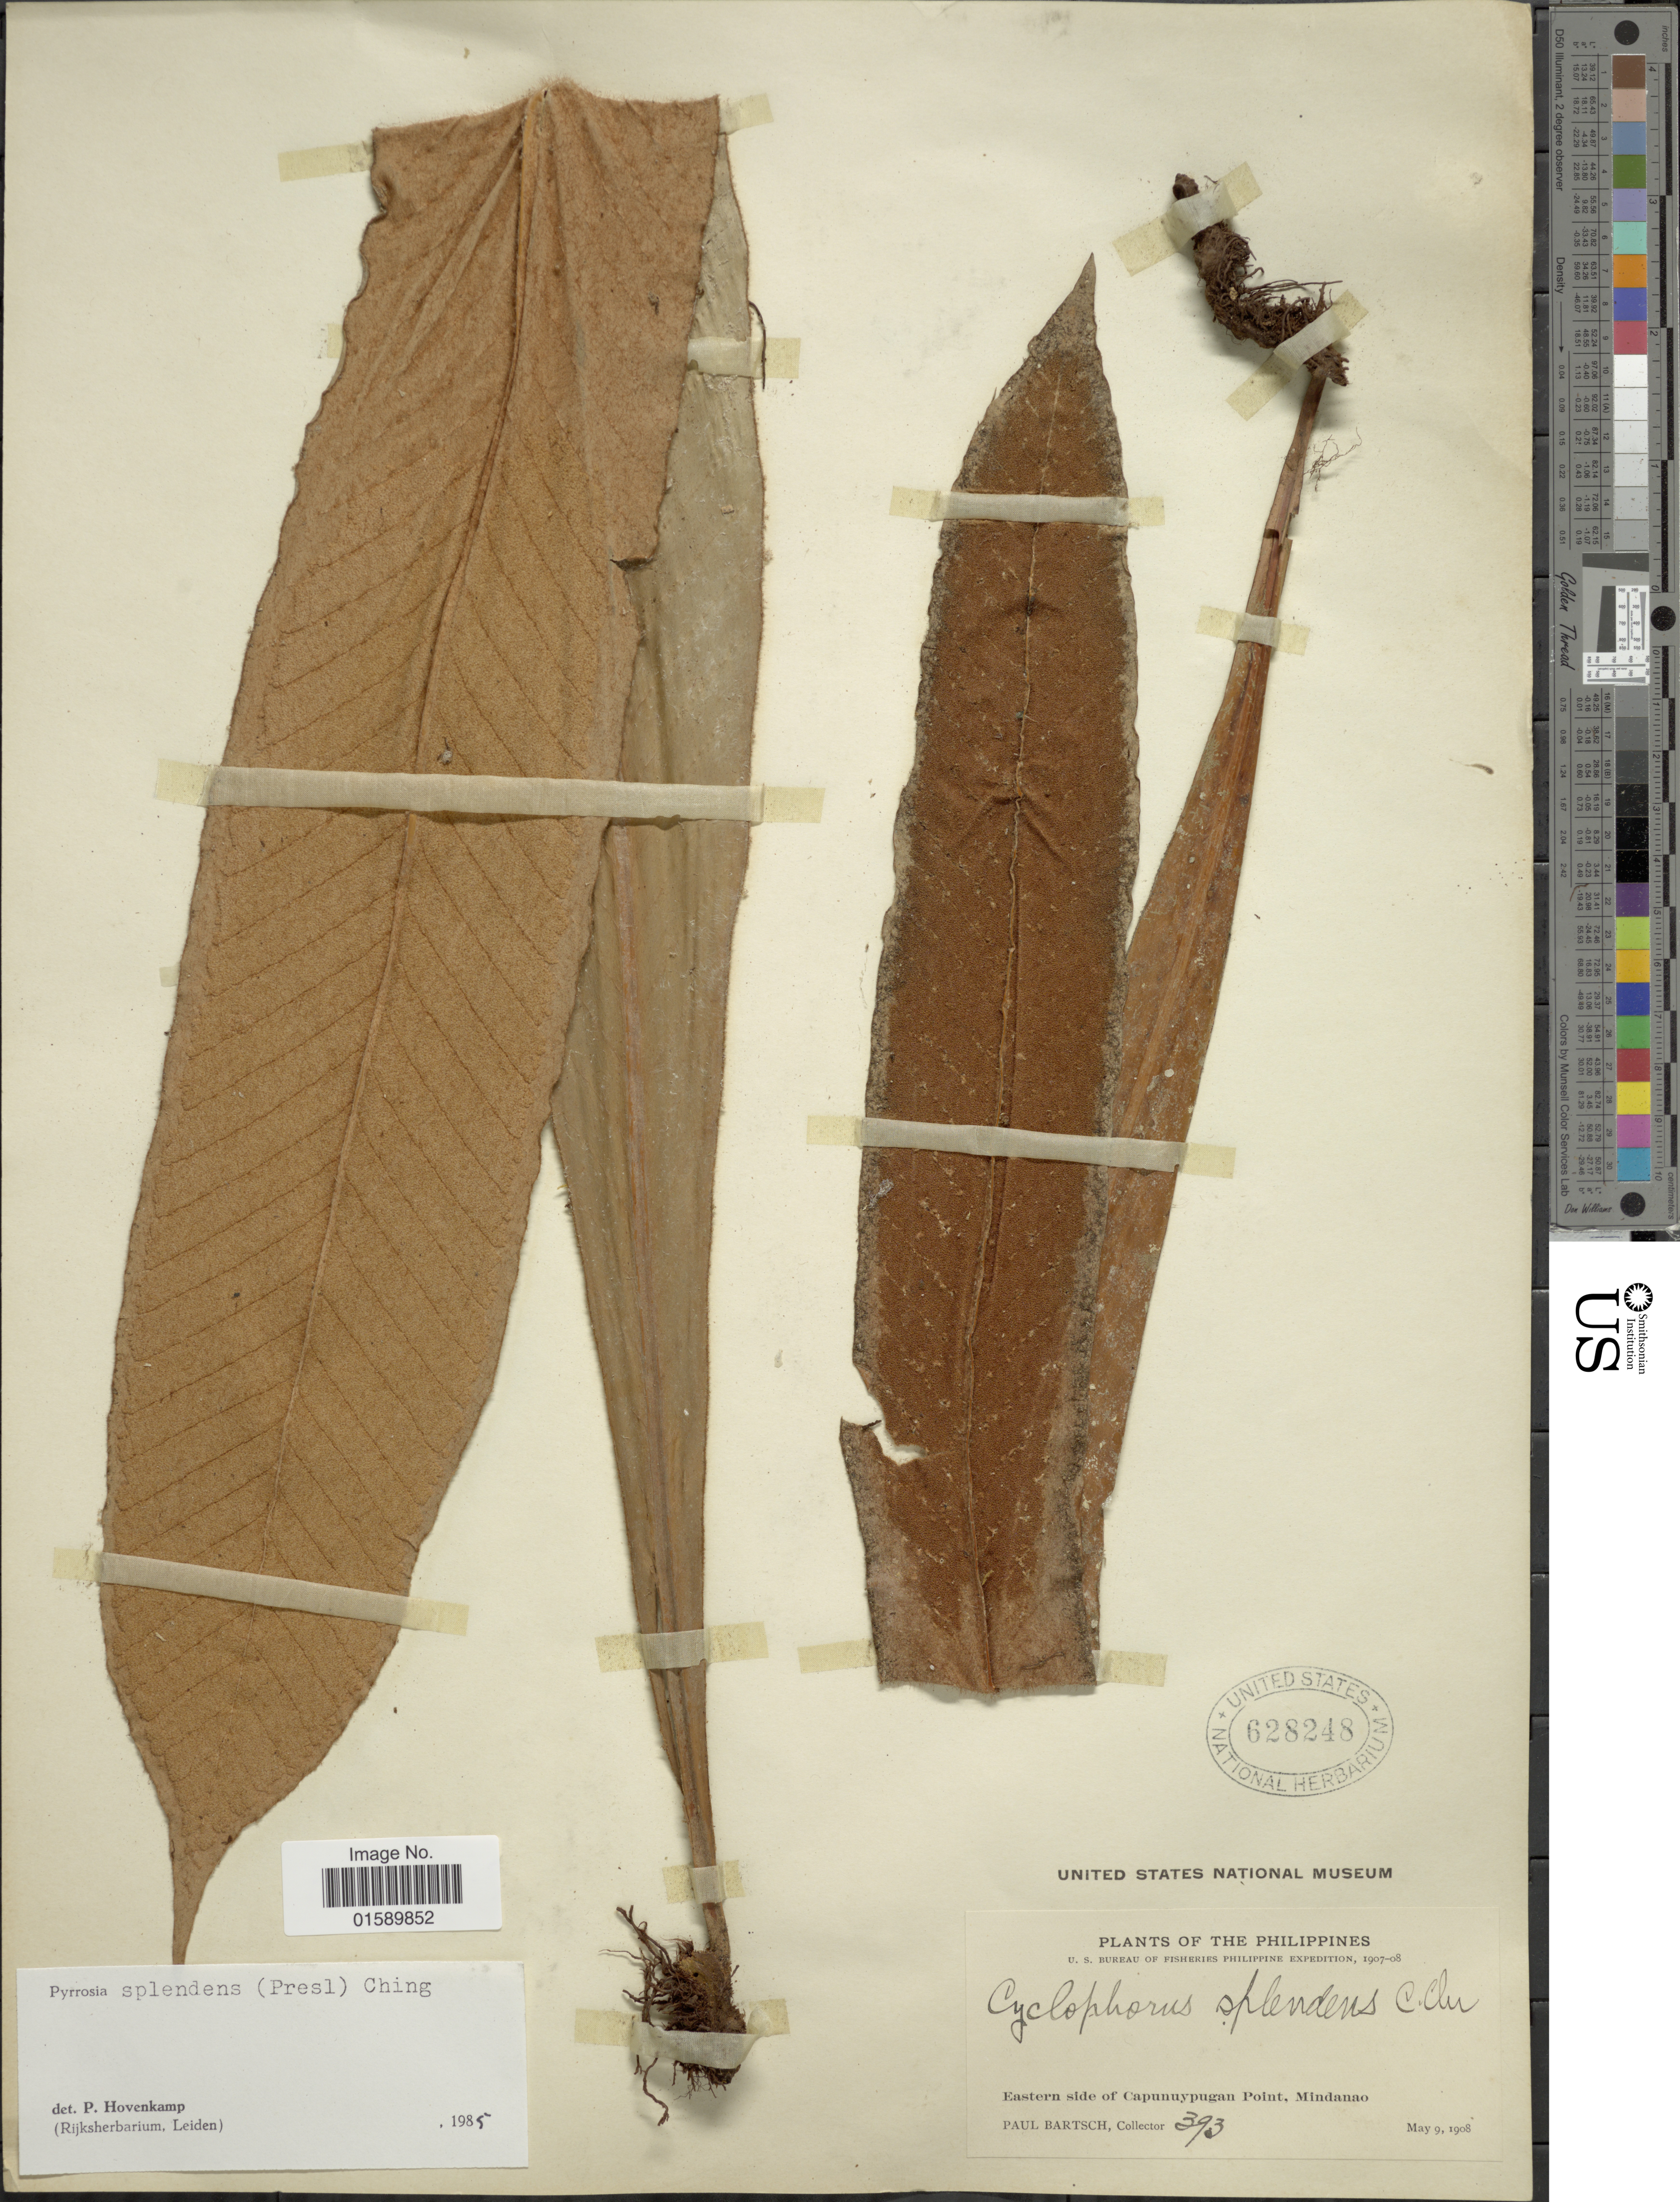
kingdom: Plantae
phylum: Tracheophyta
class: Polypodiopsida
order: Polypodiales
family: Polypodiaceae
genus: Pyrrosia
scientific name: Pyrrosia splendens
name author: (C. Presl) Ching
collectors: P. Bartsch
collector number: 393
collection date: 1908-05-09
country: Philippines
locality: Eastern side of Capunuypugan Point. Mindanao.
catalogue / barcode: US 628248